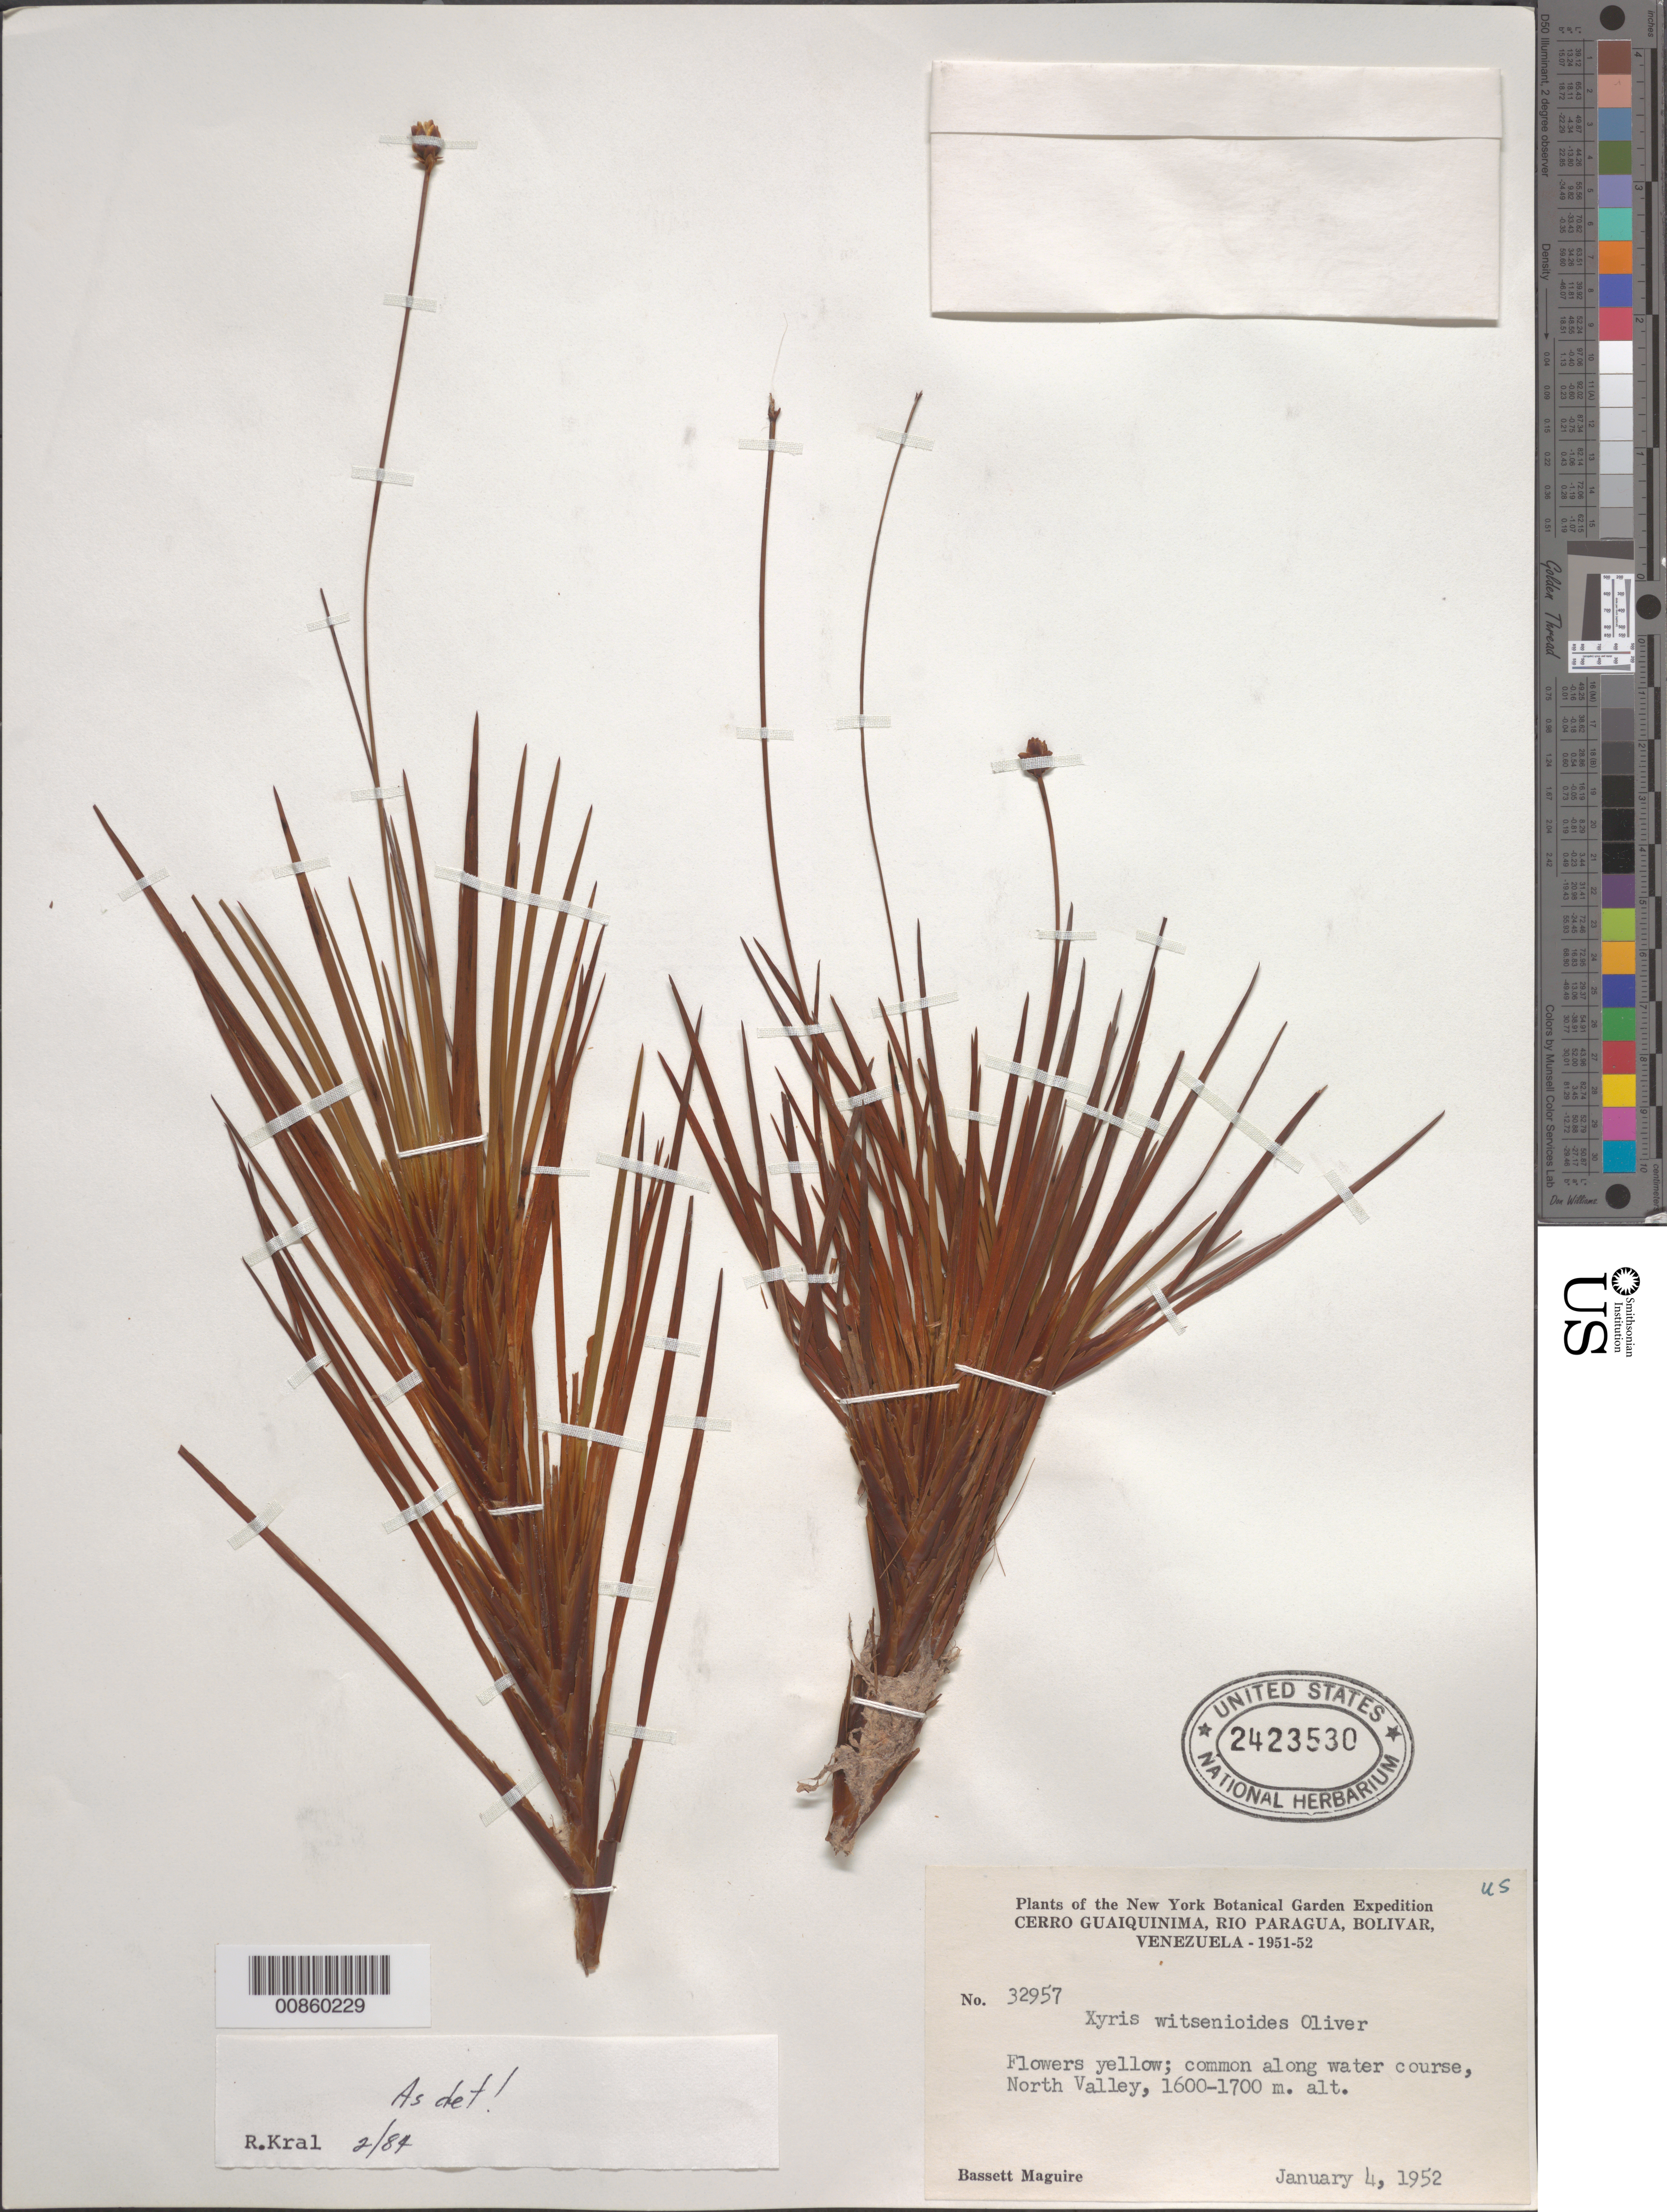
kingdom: Plantae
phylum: Tracheophyta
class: Liliopsida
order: Poales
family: Xyridaceae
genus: Xyris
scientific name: Xyris witsenioides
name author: Oliv. ex Thurn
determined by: Kral, Robert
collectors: B. Maguire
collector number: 32957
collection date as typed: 4-Jan-52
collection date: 1952-01-04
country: Venezuela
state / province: Bolívar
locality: Cerro Guaiquinima, Río Paragua, "North Valley"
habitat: Along water course.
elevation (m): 1600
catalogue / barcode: US 2423530